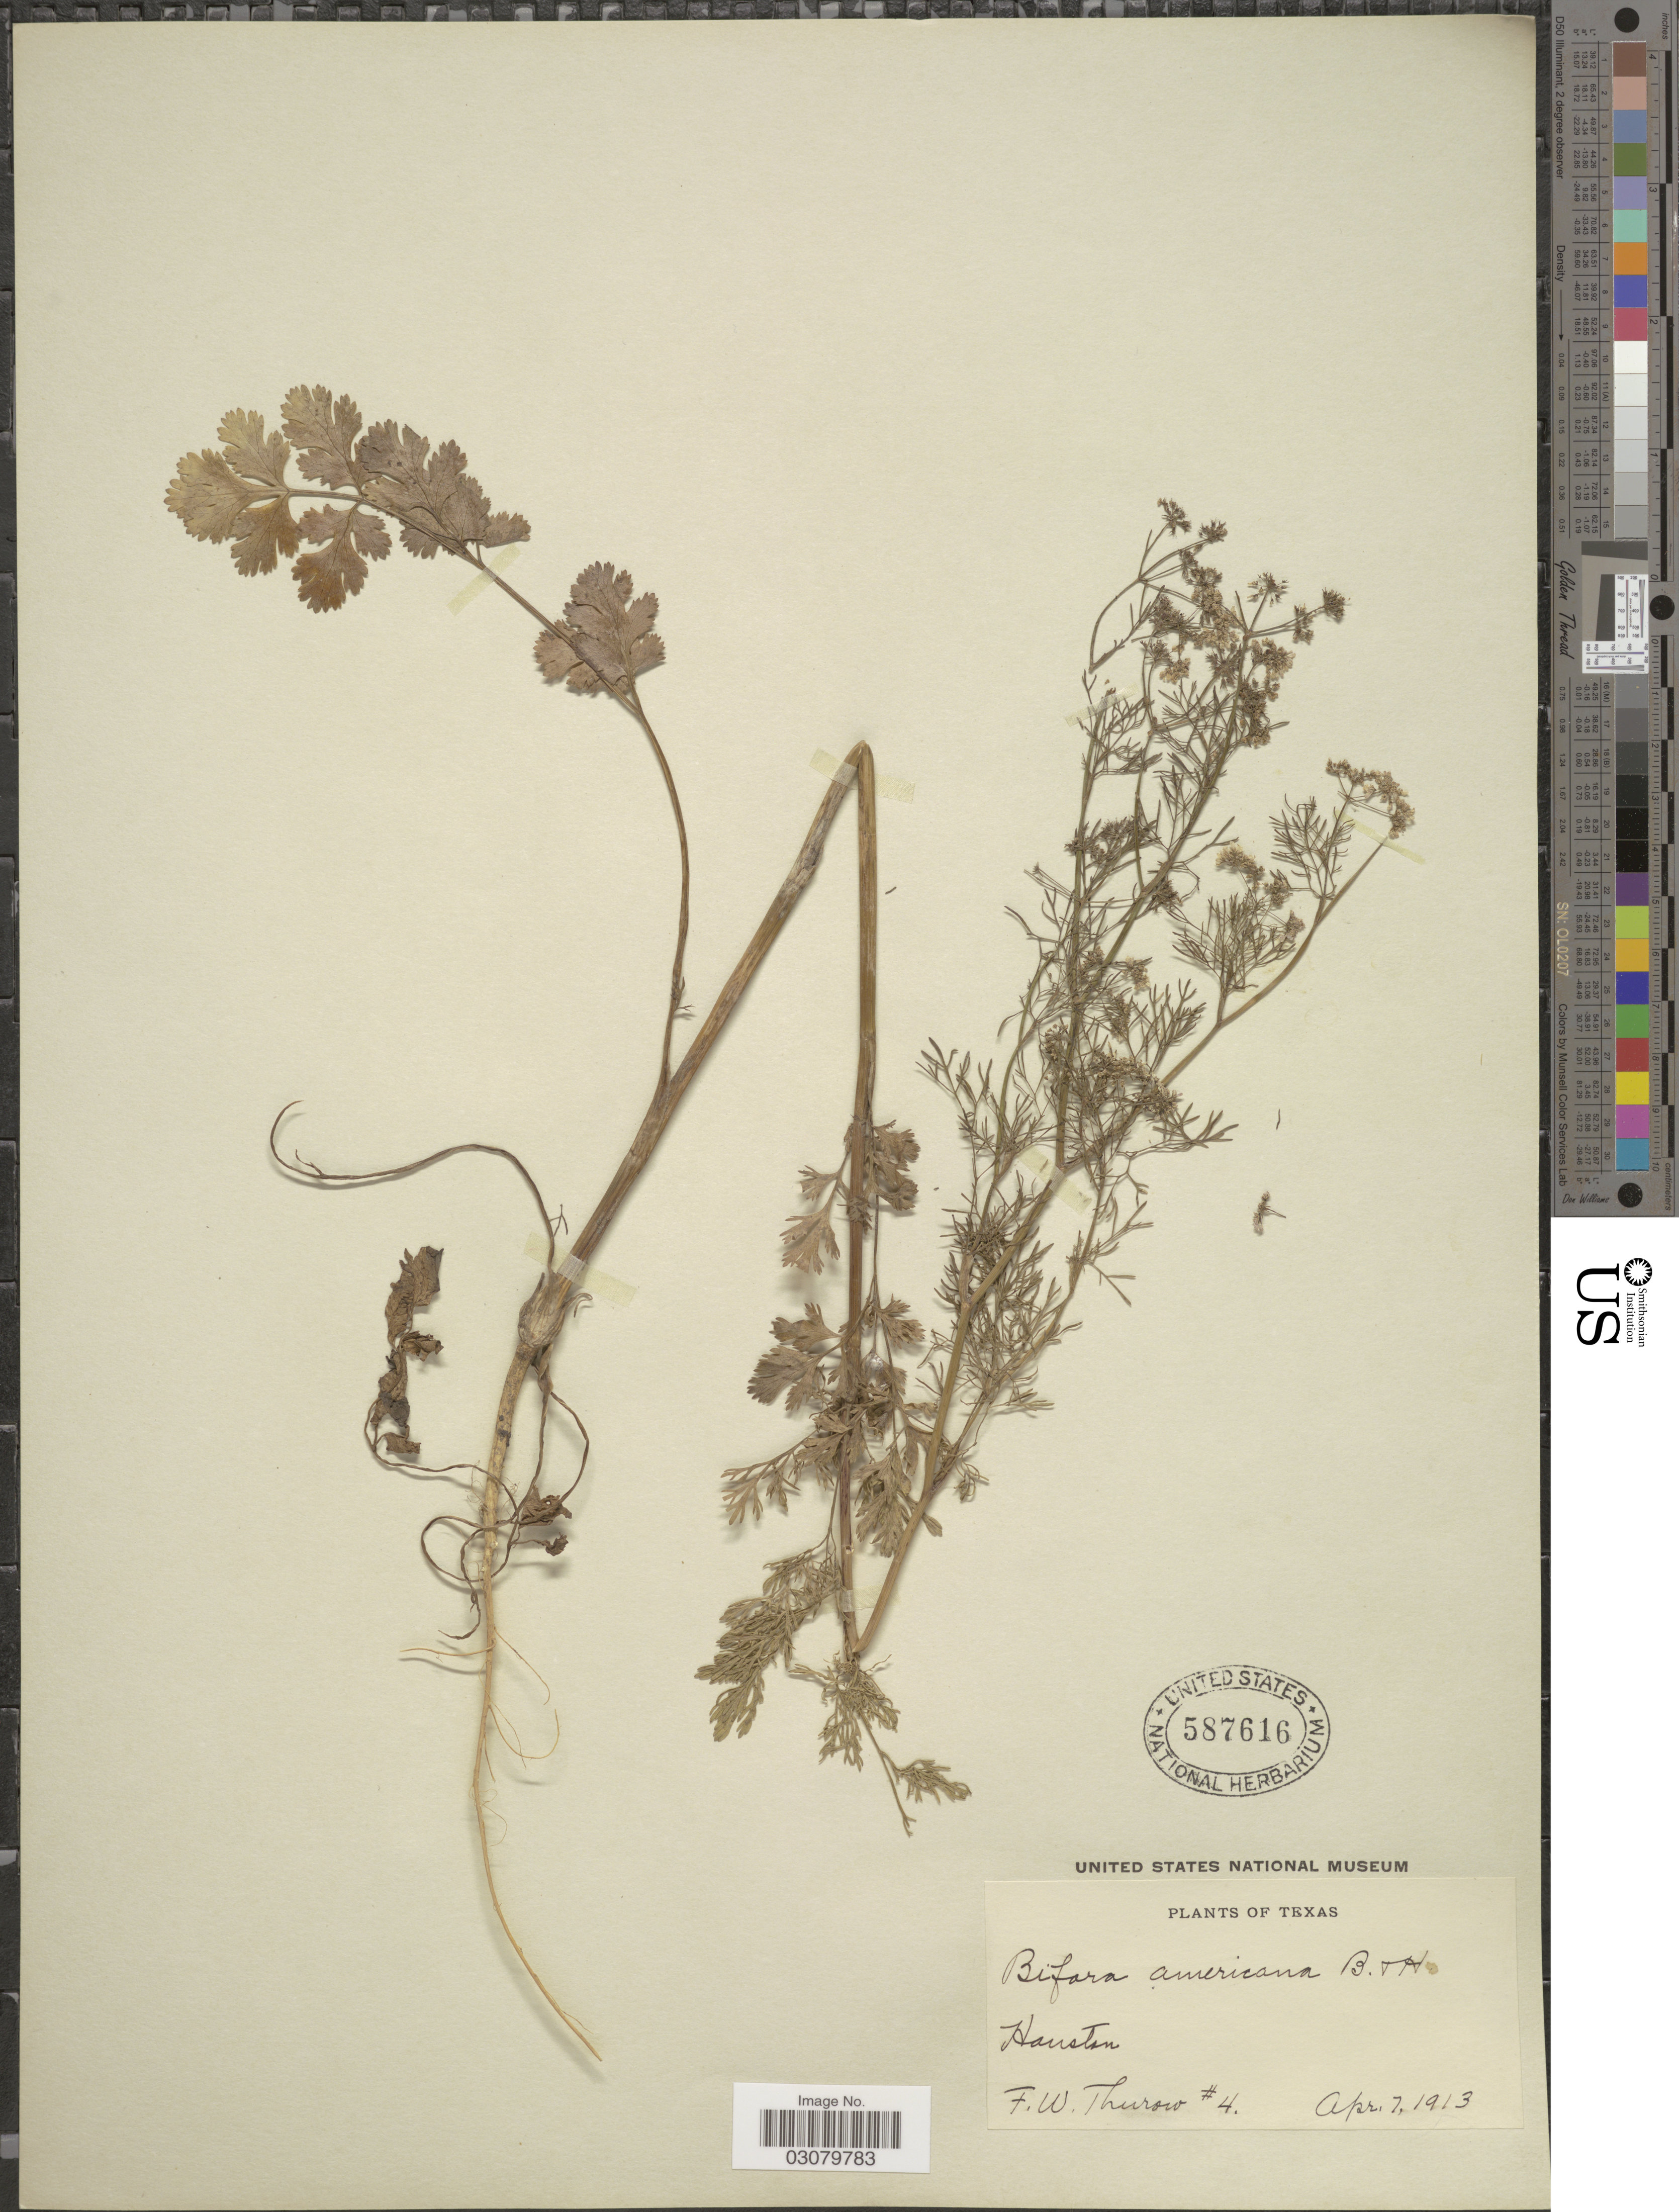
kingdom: Plantae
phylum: Tracheophyta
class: Magnoliopsida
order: Apiales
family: Apiaceae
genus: Coriandrum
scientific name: Coriandrum sativum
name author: L.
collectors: F. W. Thurow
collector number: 4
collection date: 1913-04-07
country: United States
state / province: Texas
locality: Houston.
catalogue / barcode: US 587616